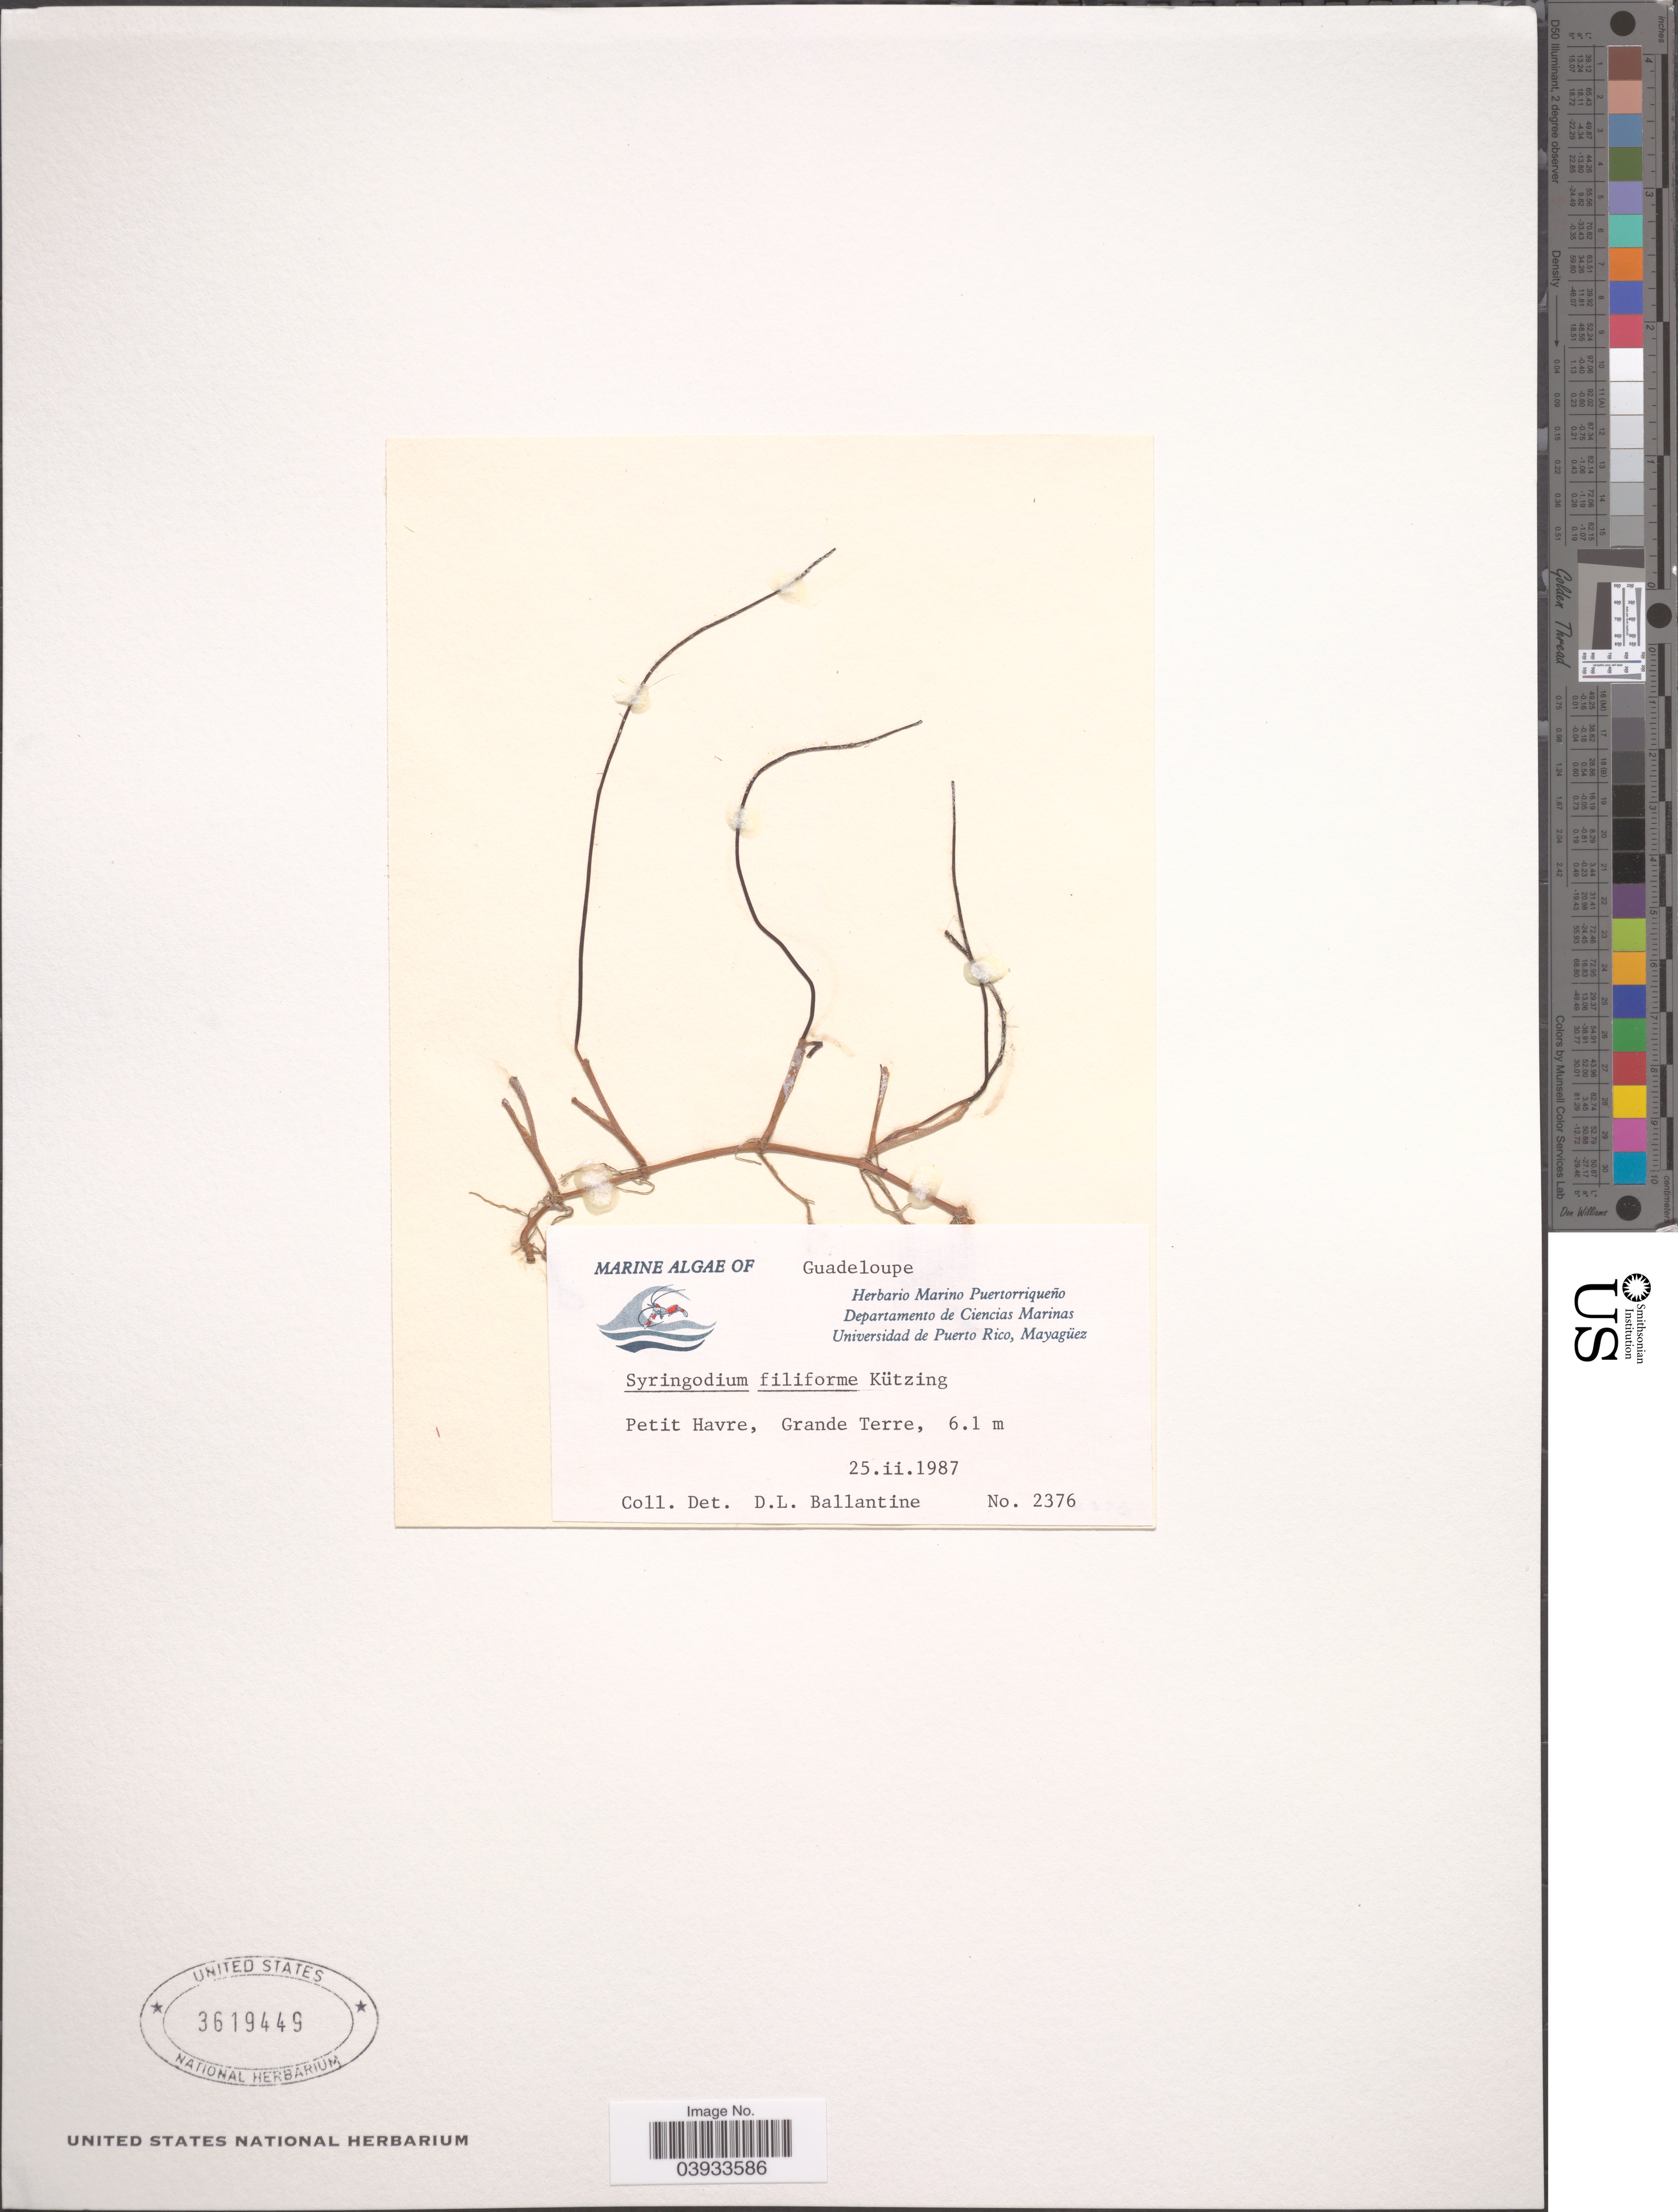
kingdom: Plantae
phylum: Tracheophyta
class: Liliopsida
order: Alismatales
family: Cymodoceaceae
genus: Syringodium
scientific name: Syringodium filiforme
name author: Kütz.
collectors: D.L. Ballantine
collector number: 2376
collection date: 1987-02-25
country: Guadeloupe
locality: Petit Havre, Grande Terre.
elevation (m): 6.1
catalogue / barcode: US 3619449